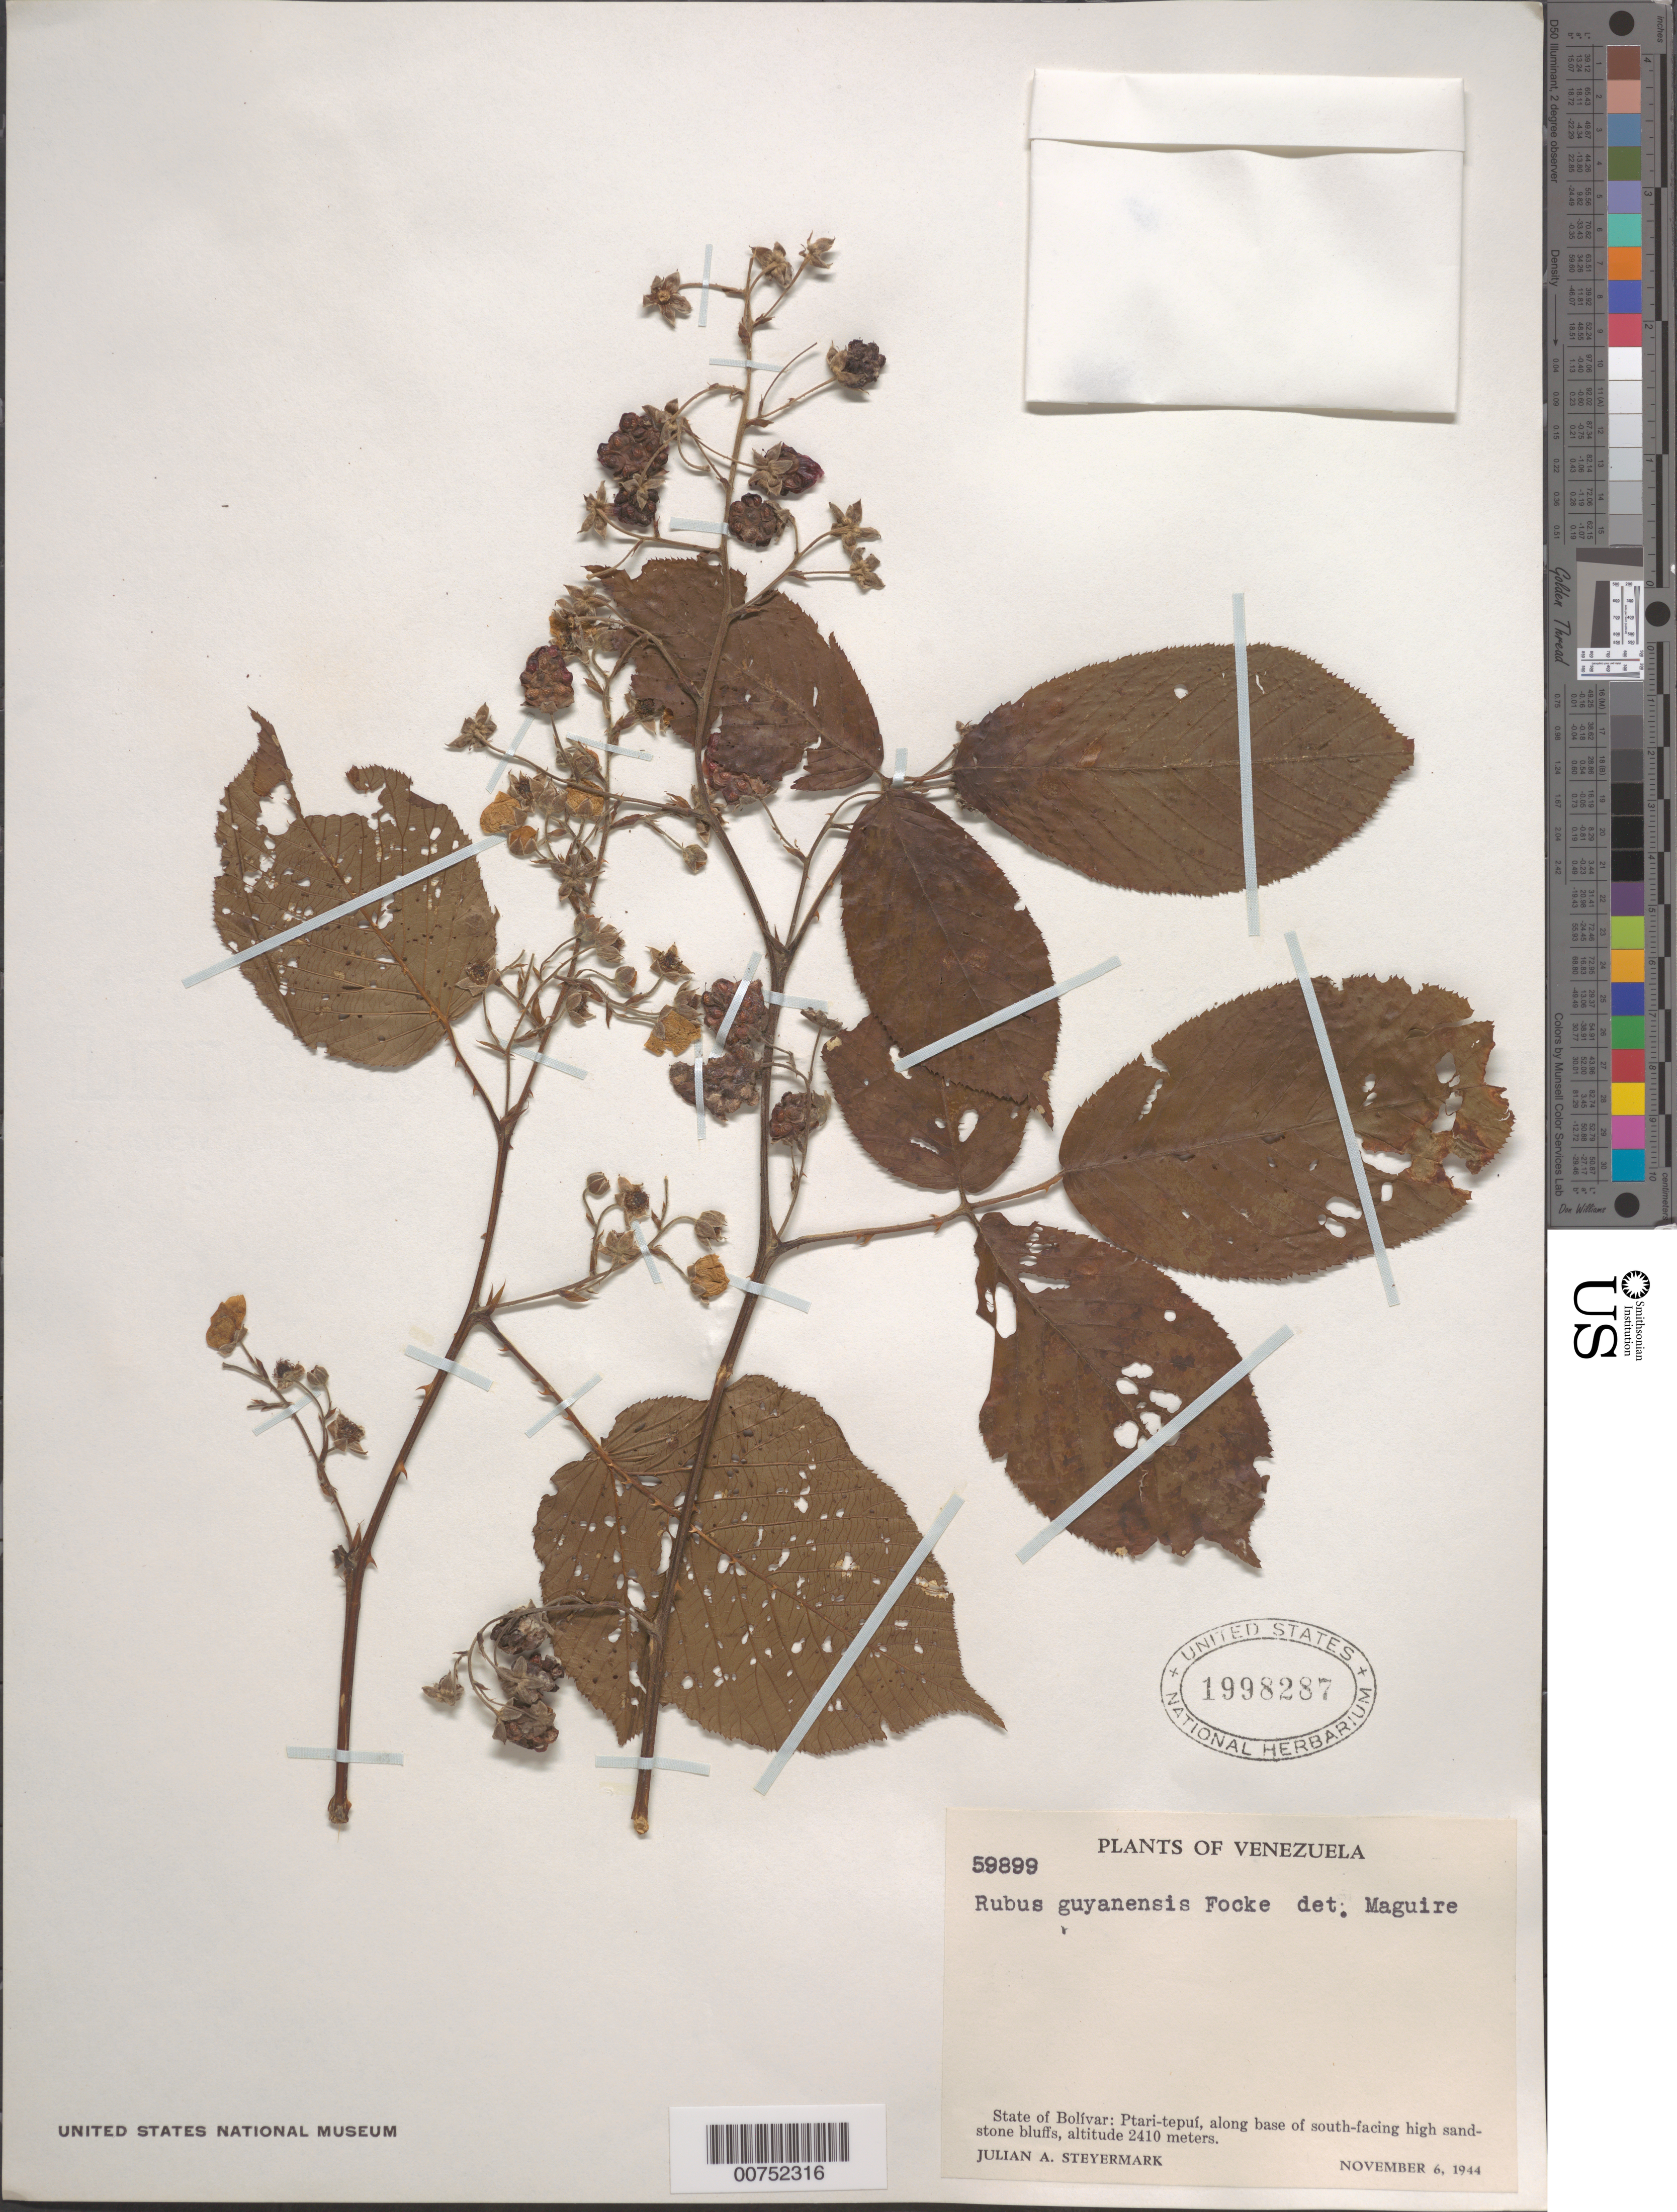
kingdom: Plantae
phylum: Tracheophyta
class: Magnoliopsida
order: Rosales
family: Rosaceae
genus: Rubus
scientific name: Rubus guyanensis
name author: Focke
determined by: Maguire, Bassett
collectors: J. Steyermark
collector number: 59899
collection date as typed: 6-Nov-44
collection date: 1944-11-06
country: Venezuela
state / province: Bolívar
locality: Ptari-tepuí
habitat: Base of east-facing high sandstone bluffs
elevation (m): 2410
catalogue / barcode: US 1998287